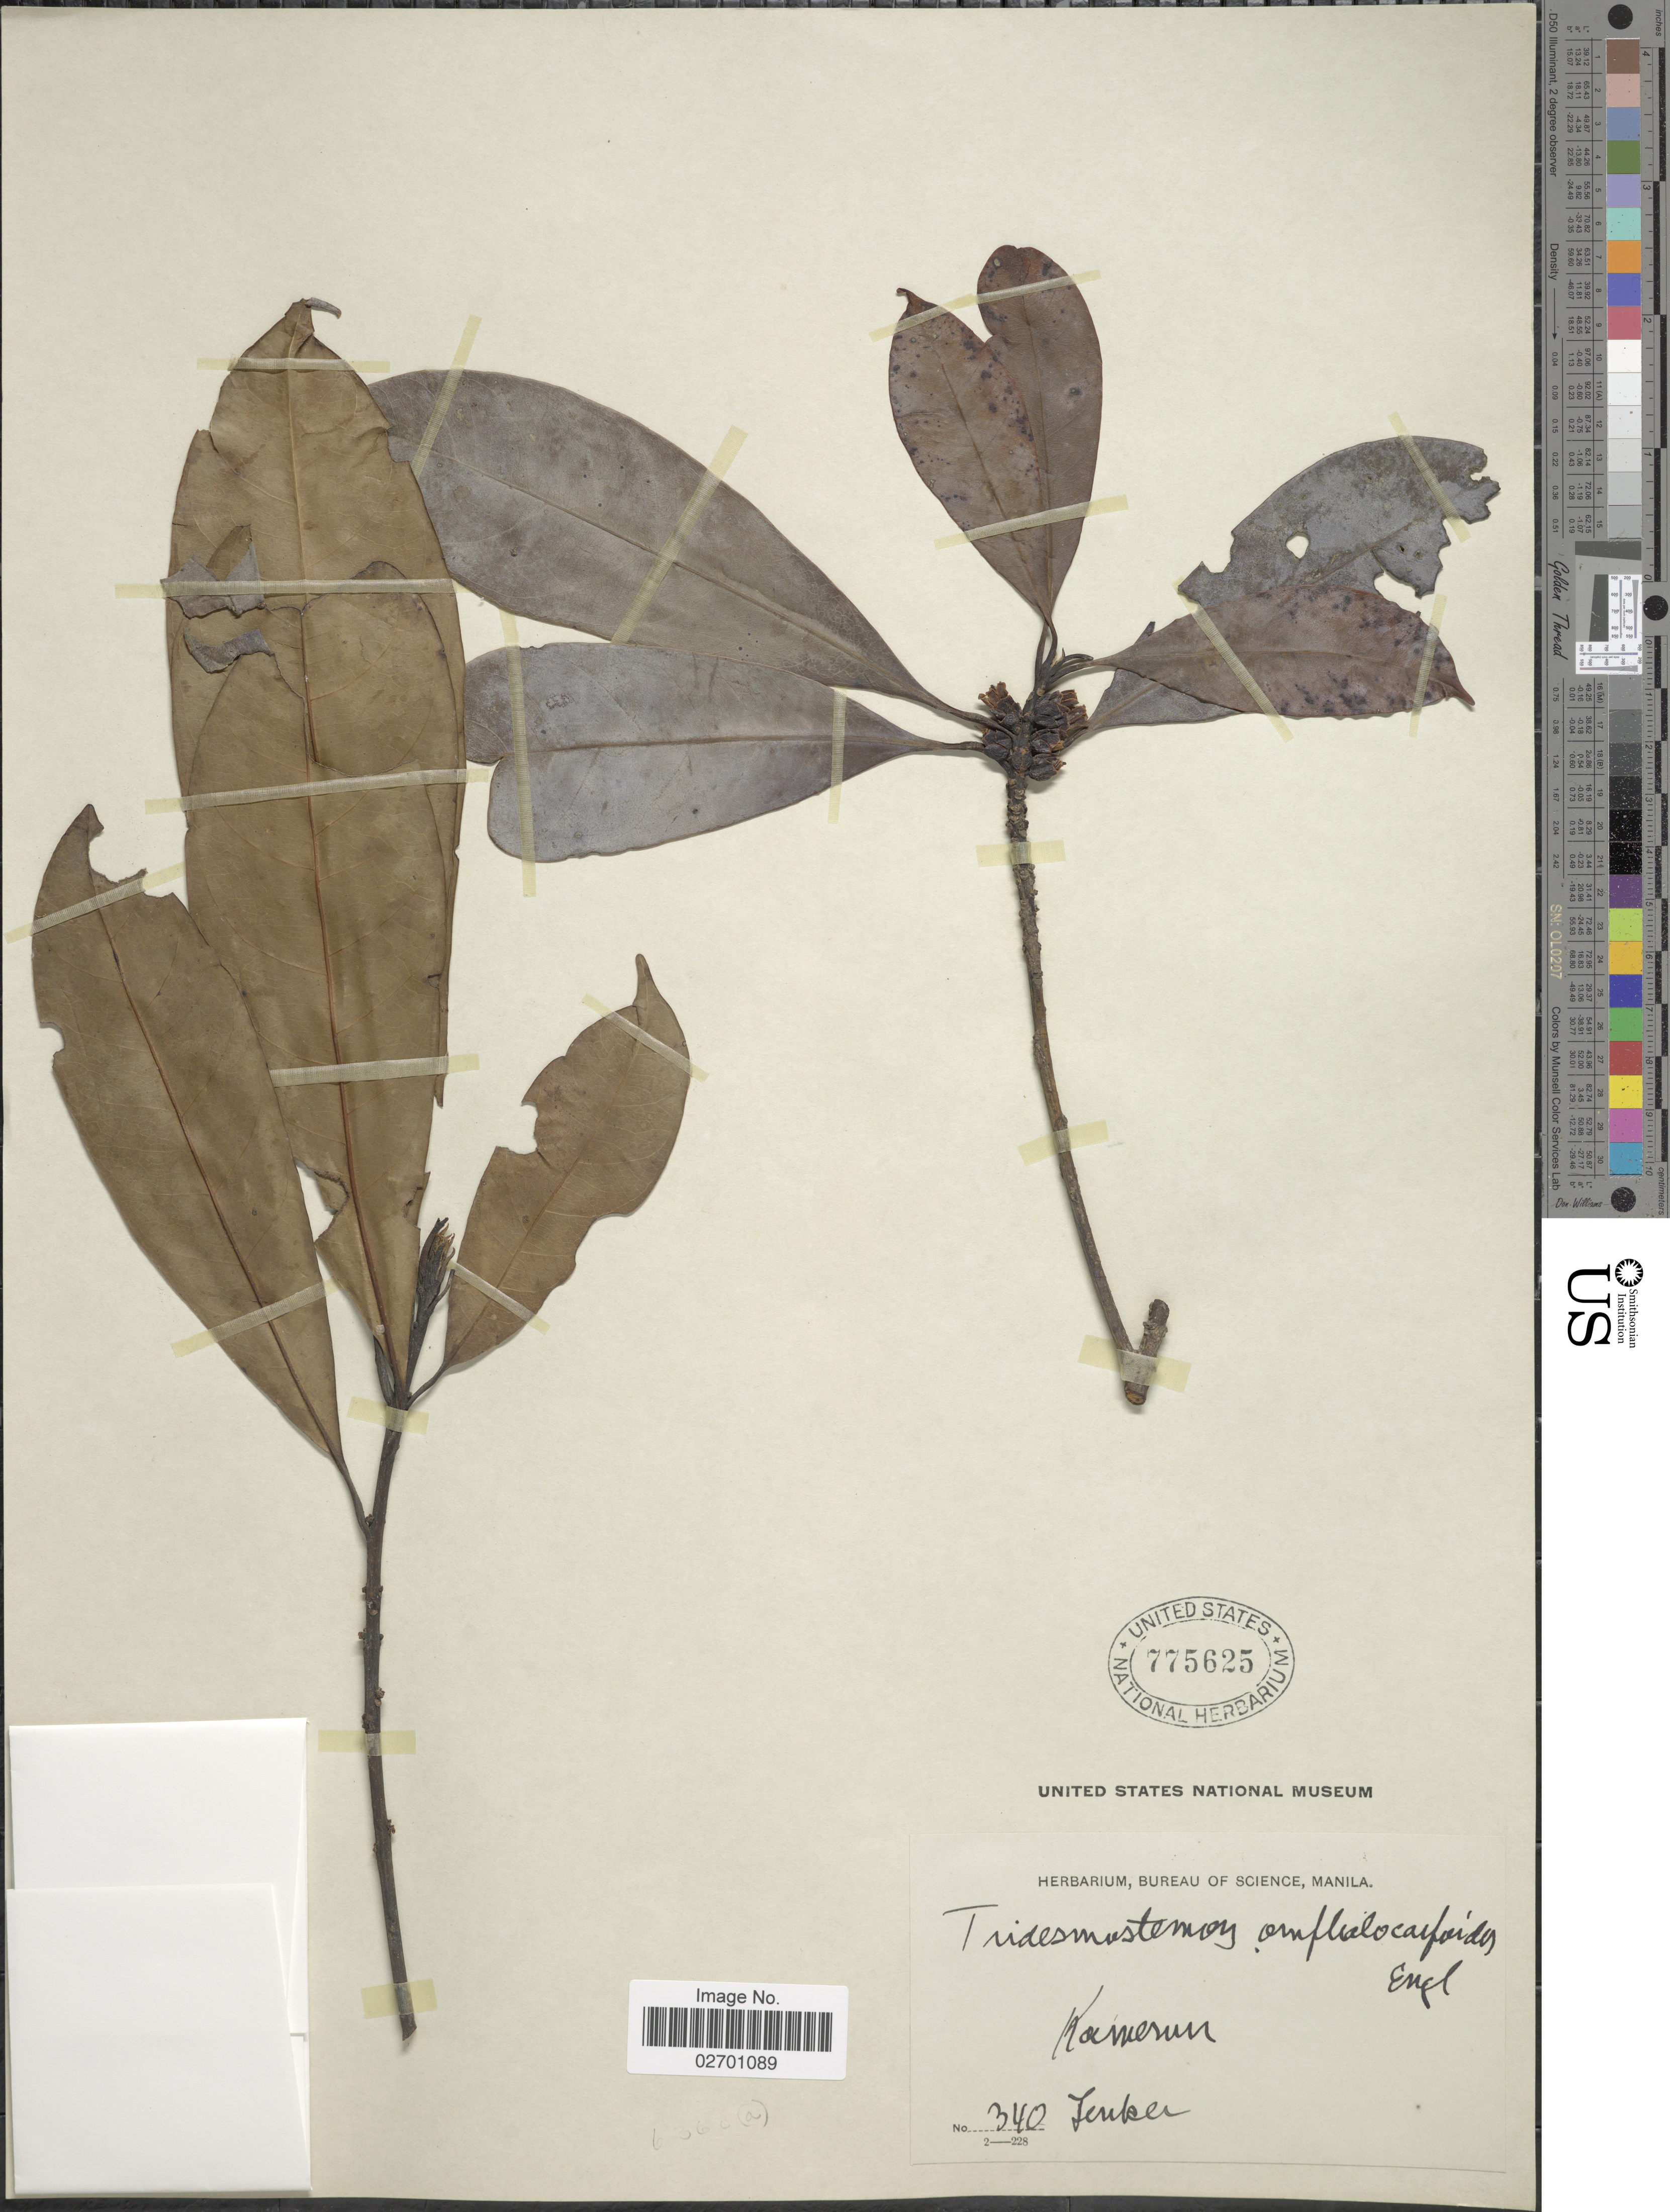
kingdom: Plantae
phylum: Tracheophyta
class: Magnoliopsida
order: Ericales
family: Sapotaceae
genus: Tridesmostemon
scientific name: Tridesmostemon omphalocarpoides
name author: Engl.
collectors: Zenker, --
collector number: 340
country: Cameroon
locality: Kamerun.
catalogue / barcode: US 775625